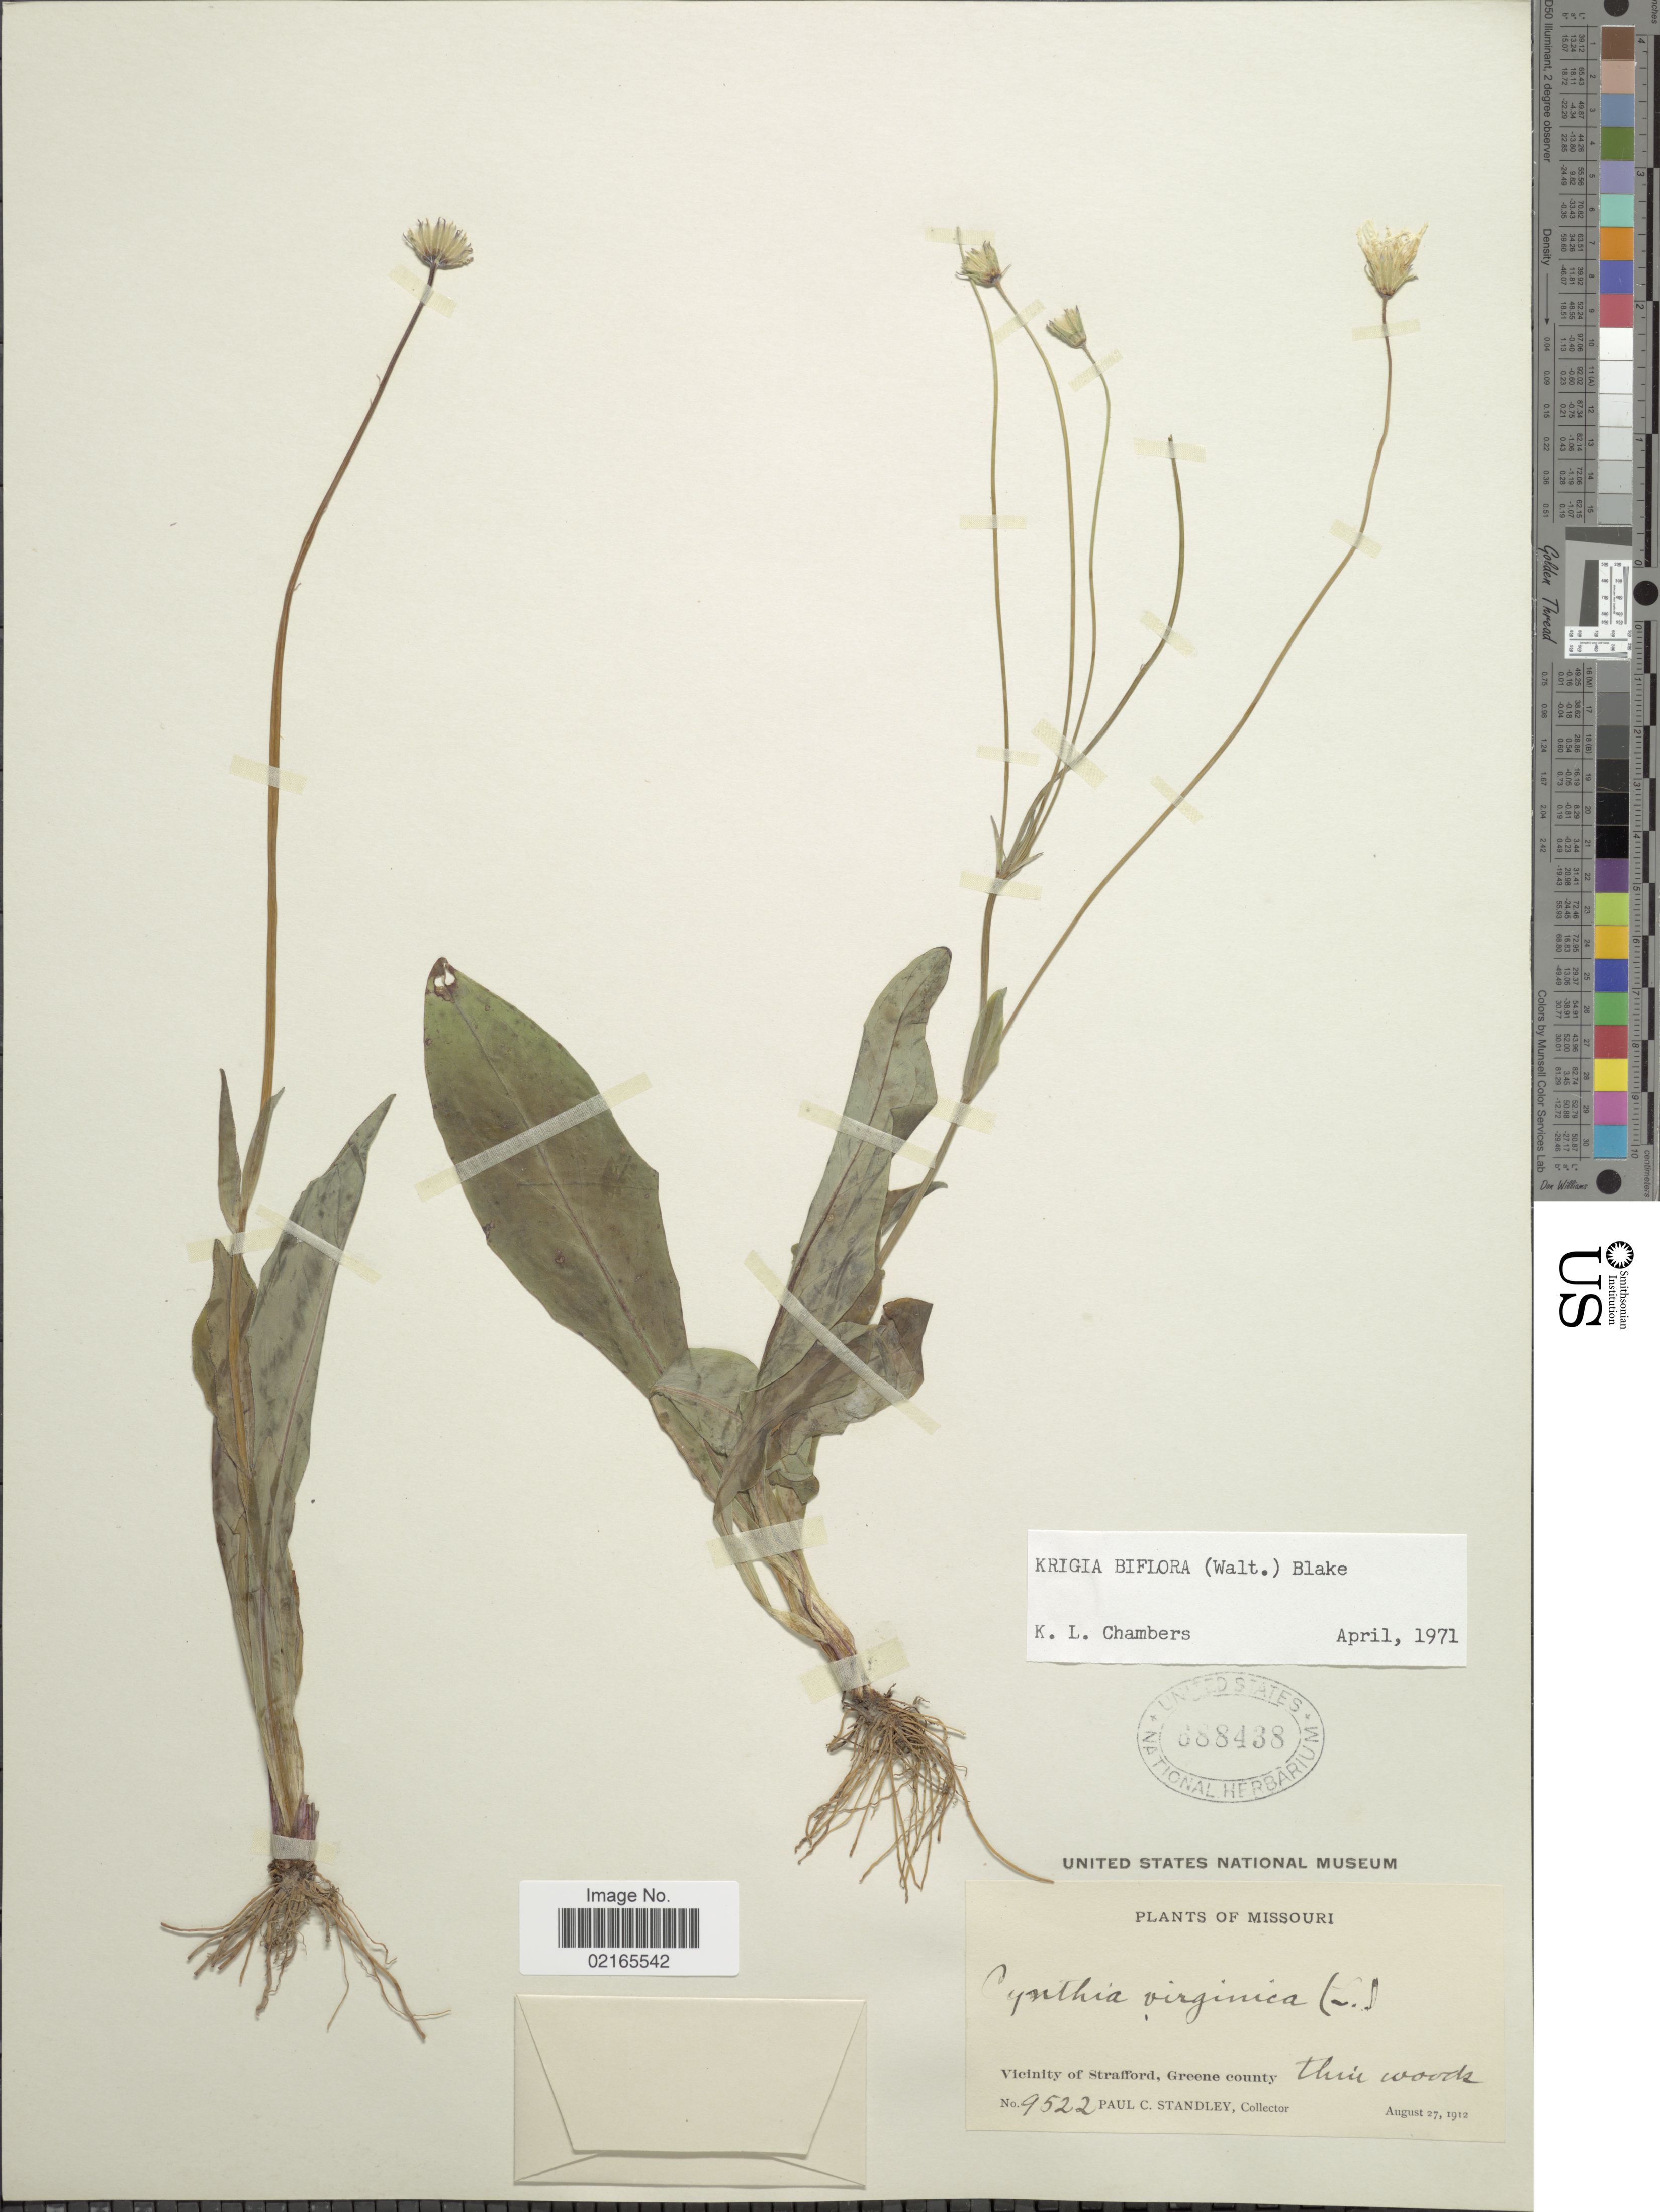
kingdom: Plantae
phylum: Tracheophyta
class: Magnoliopsida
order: Asterales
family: Asteraceae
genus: Krigia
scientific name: Krigia biflora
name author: (Walter) S.F. Blake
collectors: P. C. Standley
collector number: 9522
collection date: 1912-08-27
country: United States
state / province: Missouri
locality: Vicinity of Strafford, Greene County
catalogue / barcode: US 688438